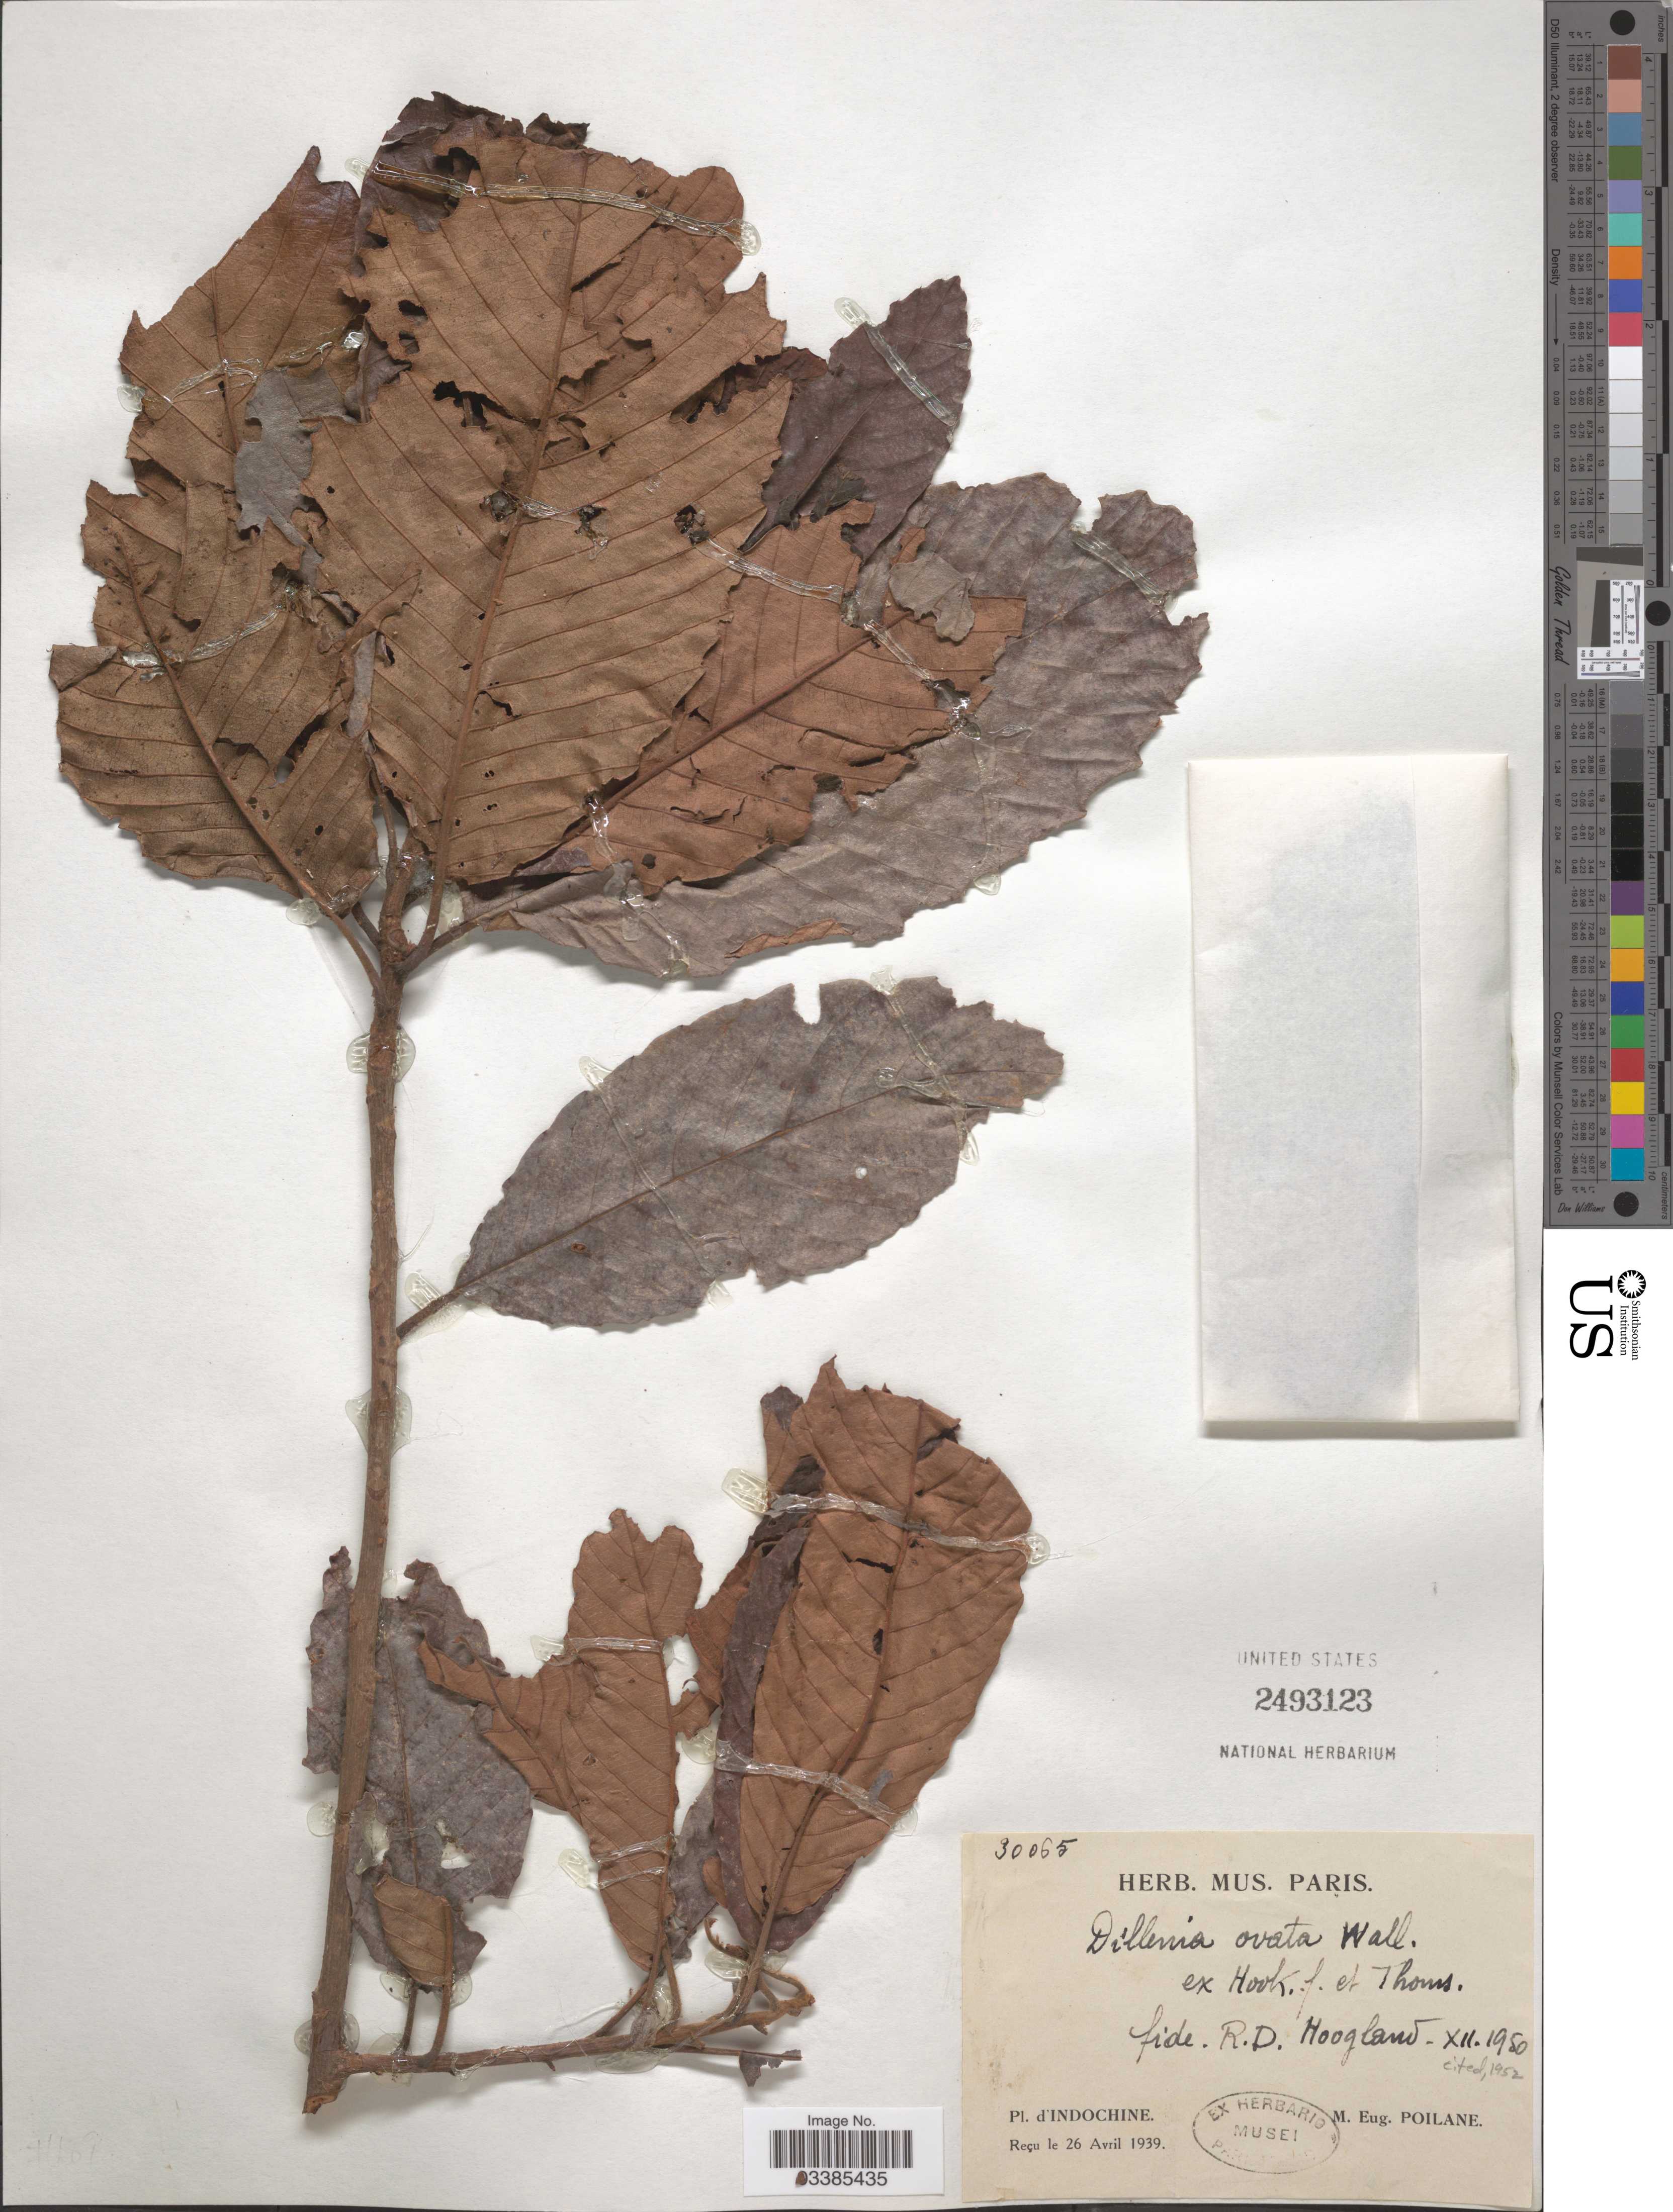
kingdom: Plantae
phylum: Tracheophyta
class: Magnoliopsida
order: Dilleniales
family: Dilleniaceae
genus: Dillenia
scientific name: Dillenia ovata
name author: Wall. ex Hook. f. & Thoms.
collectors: M. Poilane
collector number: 30065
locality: Indochine.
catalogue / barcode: US 2493123